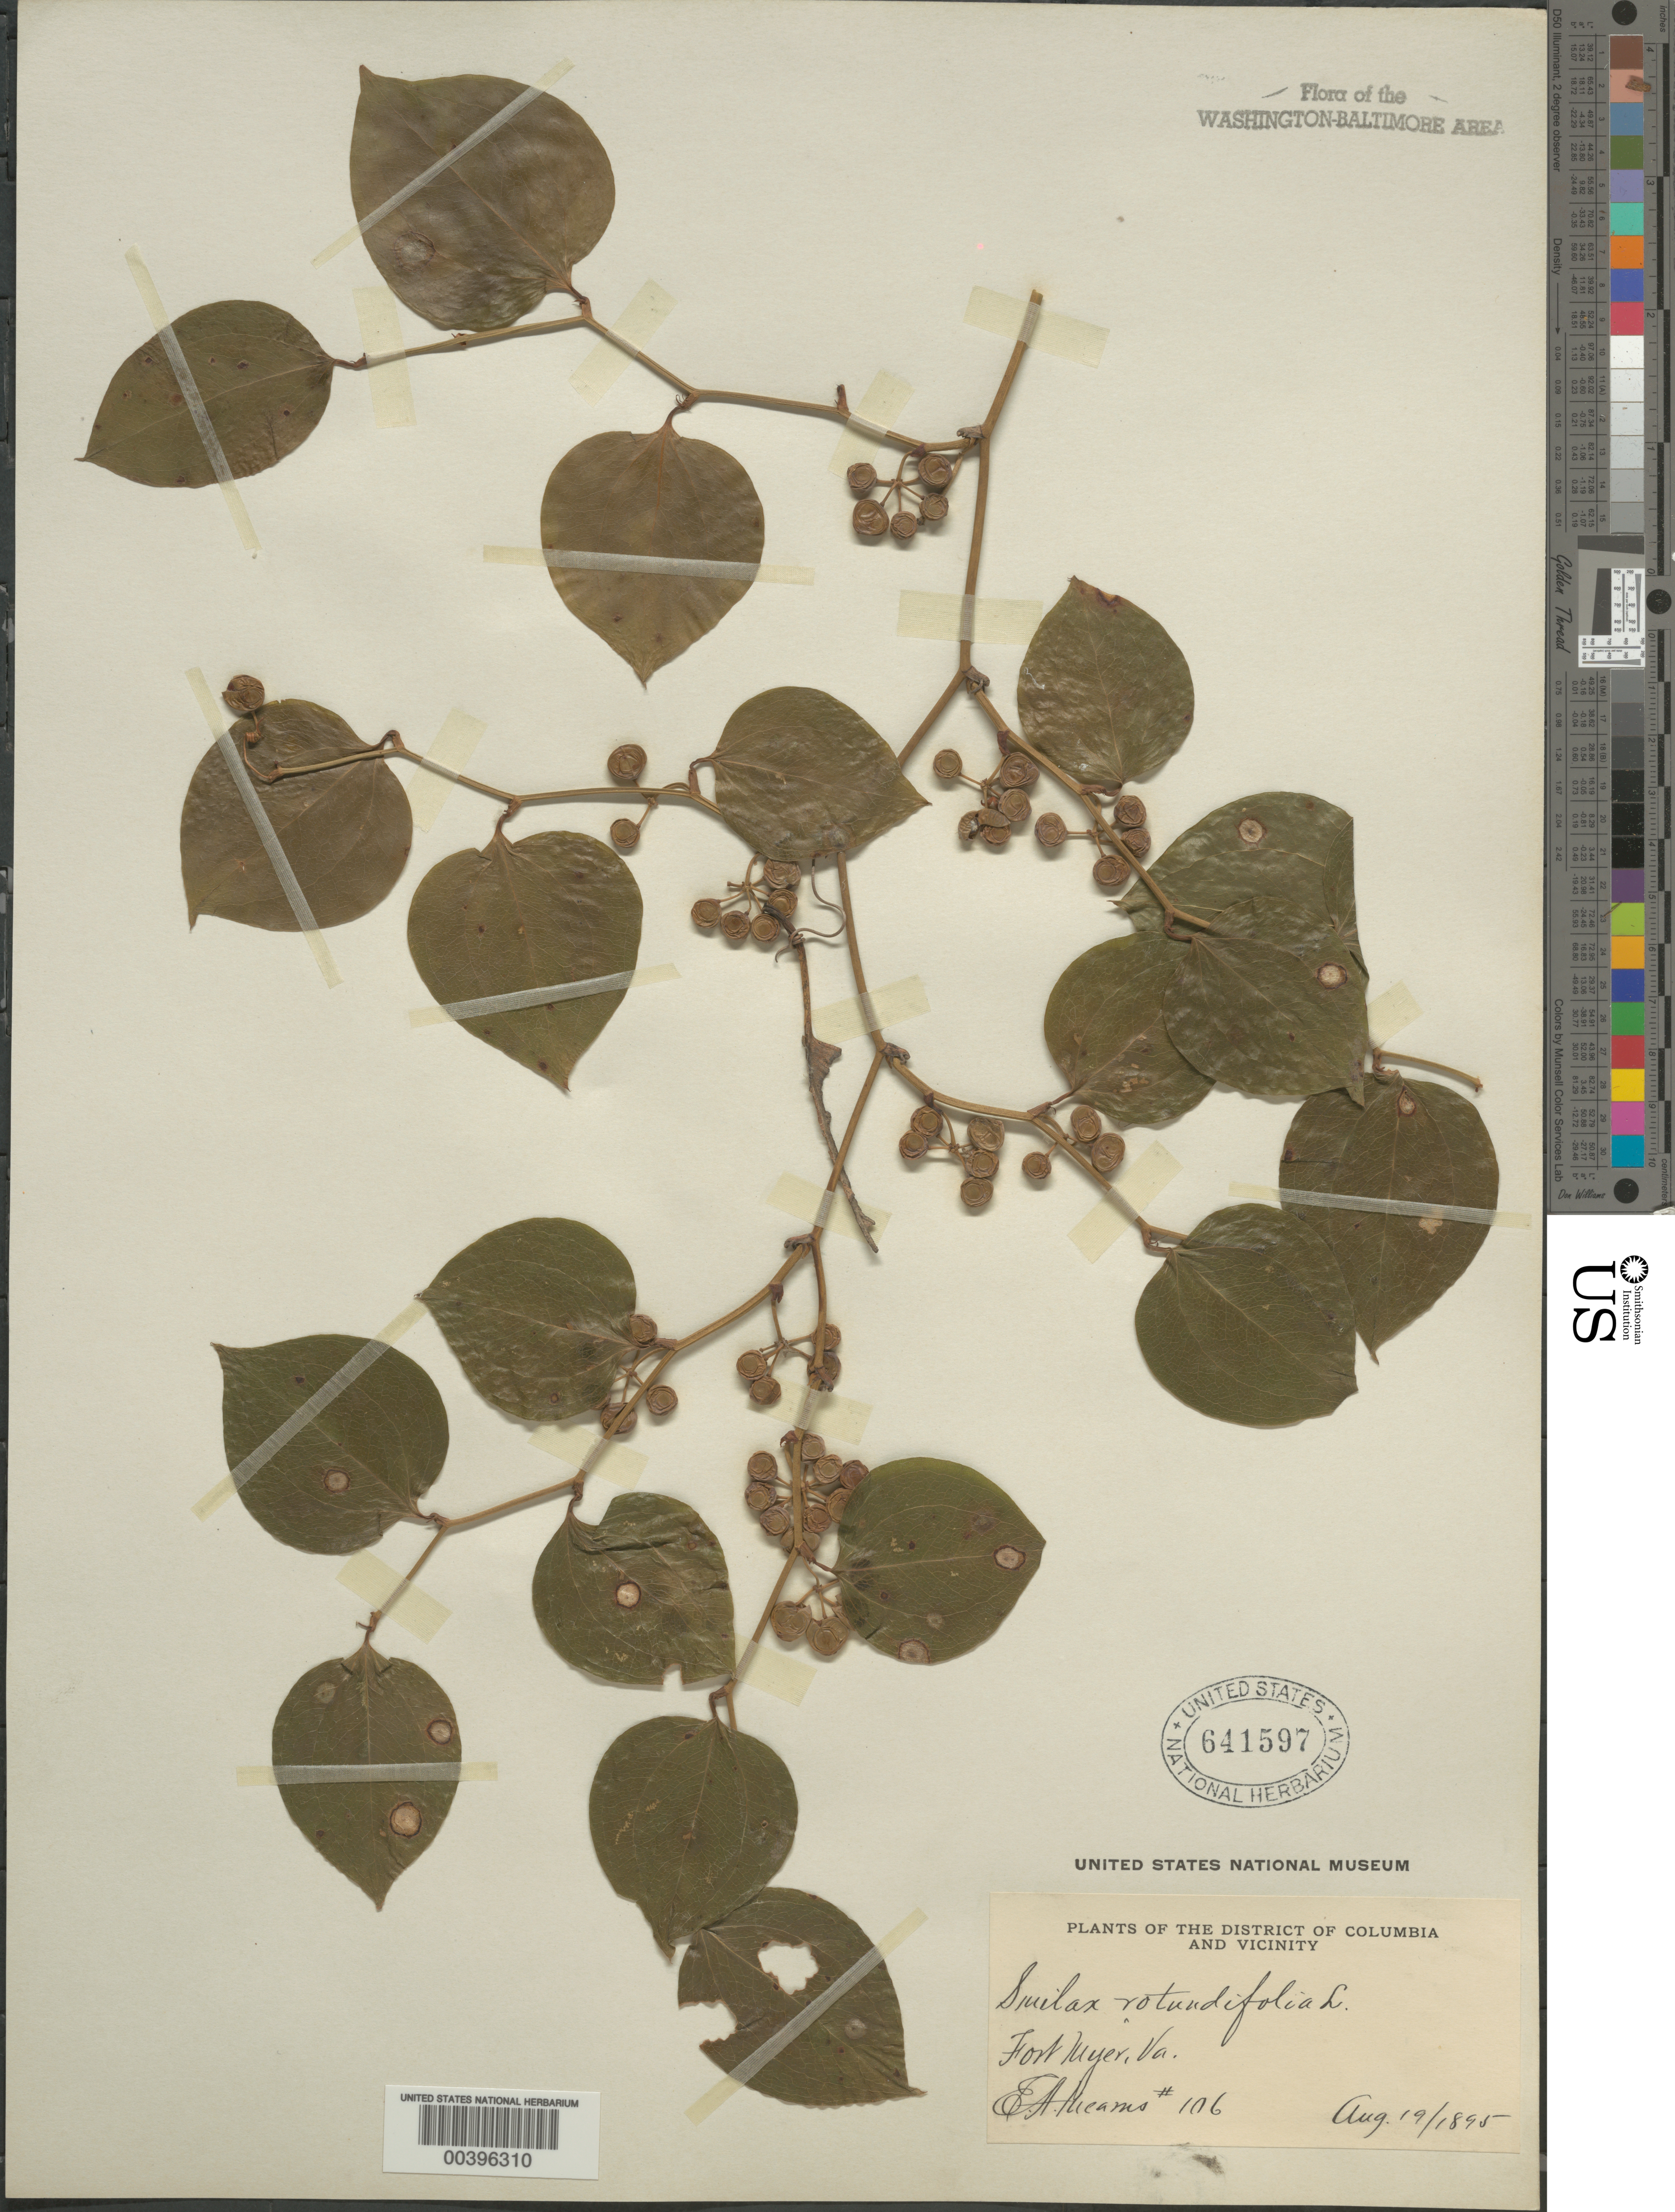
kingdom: Plantae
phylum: Tracheophyta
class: Liliopsida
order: Liliales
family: Smilacaceae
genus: Smilax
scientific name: Smilax rotundifolia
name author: L.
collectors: E. A. Mearns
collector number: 106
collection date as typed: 19 Aug 1895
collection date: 1895-08-19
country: United States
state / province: Virginia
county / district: Arlington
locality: Fort Myers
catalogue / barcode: US 641597